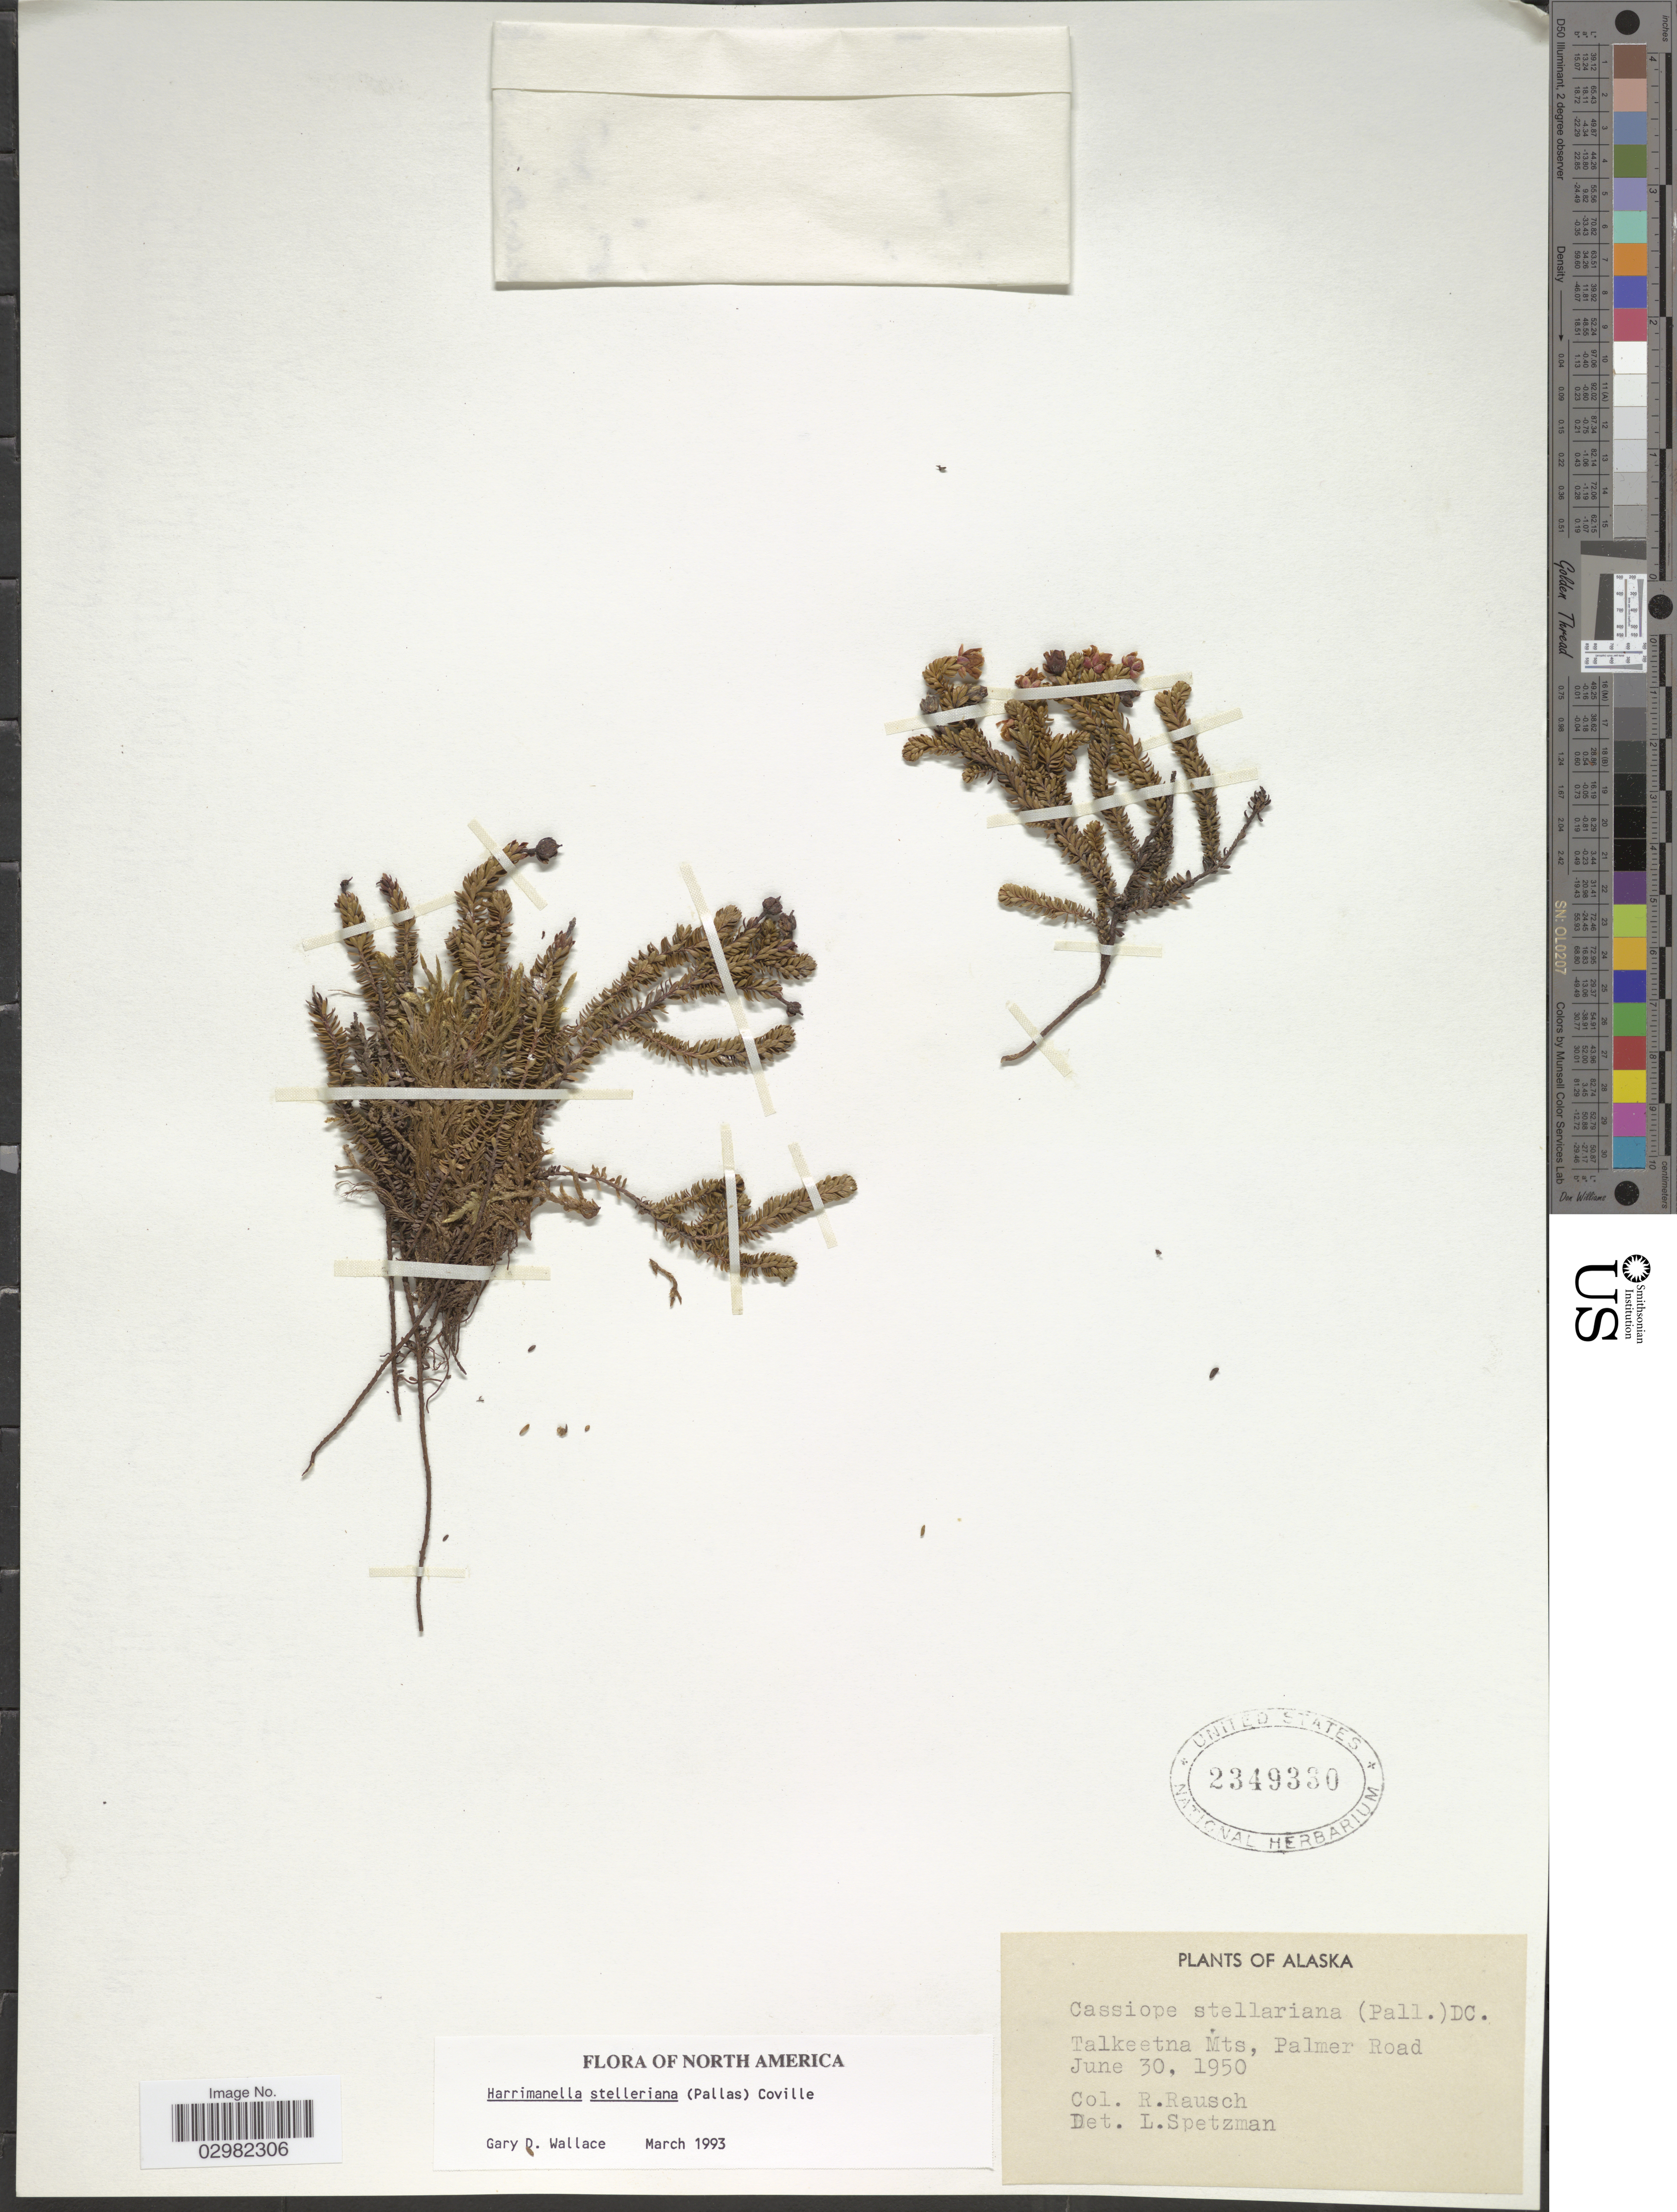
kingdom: Plantae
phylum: Tracheophyta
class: Magnoliopsida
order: Ericales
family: Ericaceae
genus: Harrimanella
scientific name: Harrimanella stelleriana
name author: (Pall.) Coville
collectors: R. Rausch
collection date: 1950-06-30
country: United States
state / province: Alaska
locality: Talkeetna Mts, Palmer Road.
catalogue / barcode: US 2349330